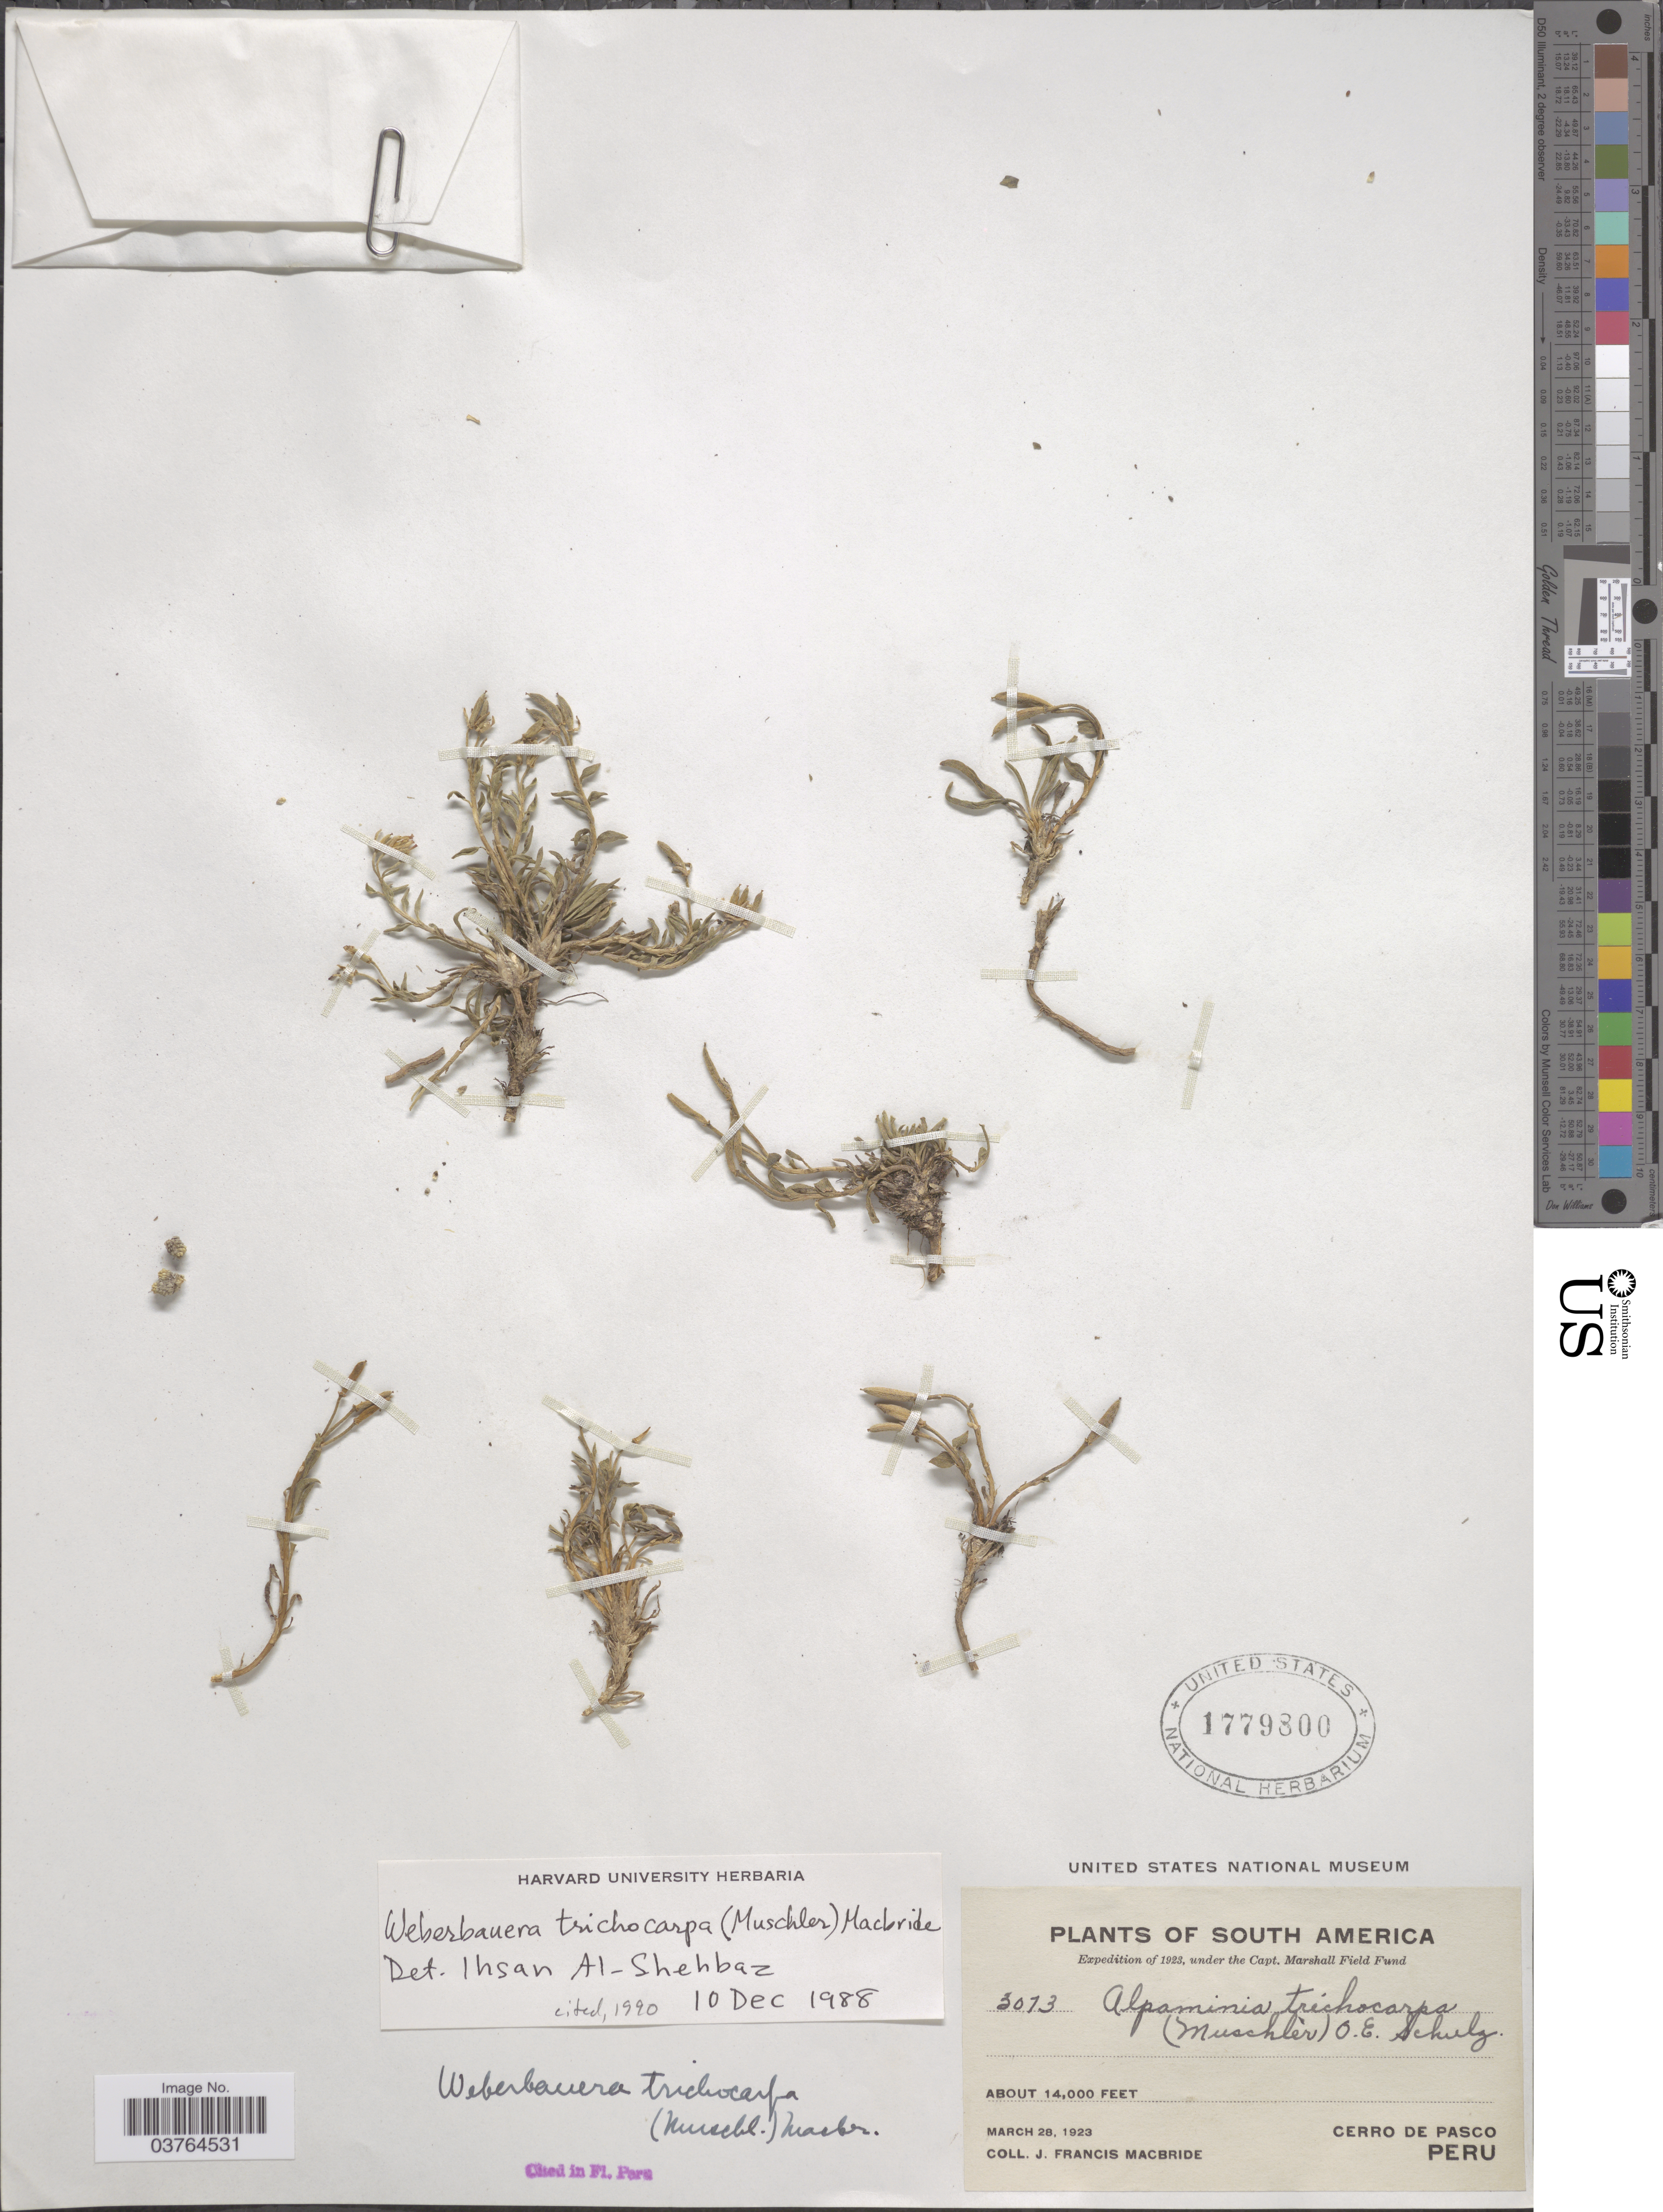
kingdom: Plantae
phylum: Tracheophyta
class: Magnoliopsida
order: Brassicales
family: Brassicaceae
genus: Weberbauera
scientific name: Weberbauera trichocarpa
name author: J.F. Macbr.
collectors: J. F. Macbride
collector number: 3013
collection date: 1923-03-28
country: Peru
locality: Cerro de Pasco.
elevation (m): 4267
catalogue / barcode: US 1779800